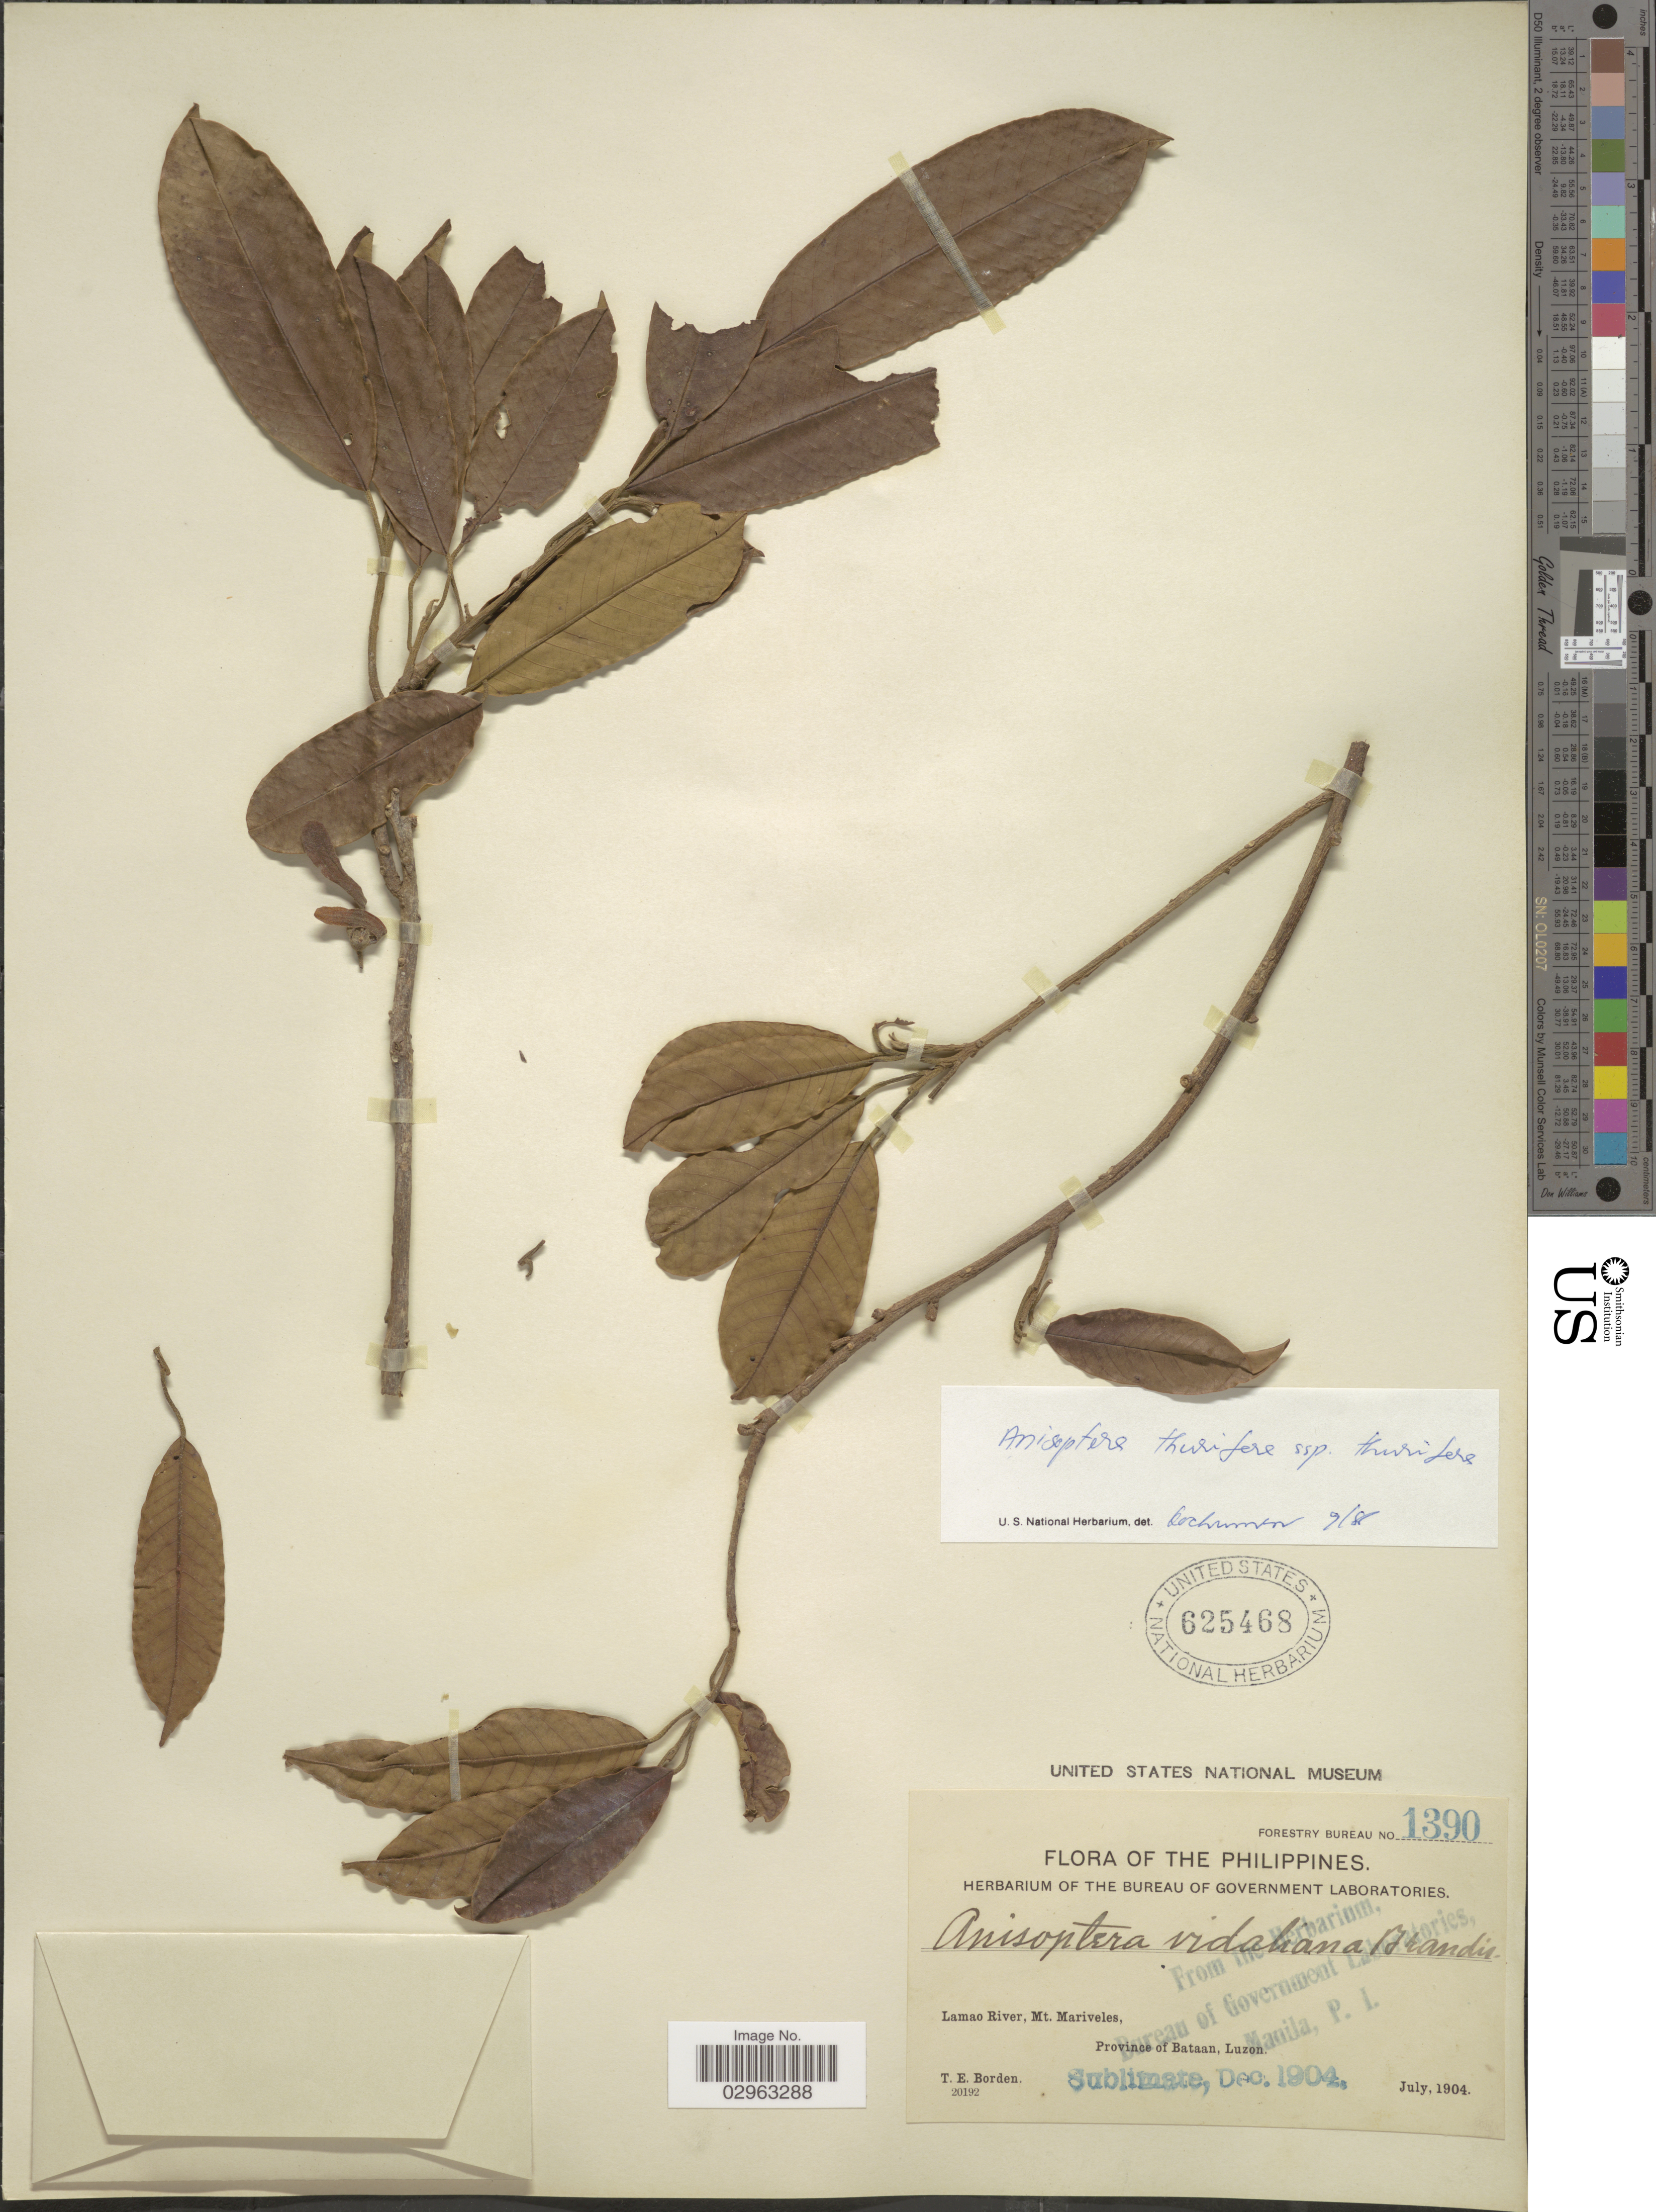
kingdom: Plantae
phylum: Tracheophyta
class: Magnoliopsida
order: Malvales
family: Dipterocarpaceae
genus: Anisoptera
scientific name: Anisoptera thurifera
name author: (Blanco) Blume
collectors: T. E. Borden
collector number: Forestry Bureau 1485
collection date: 1904-07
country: Philippines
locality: Lamao River, Mt. Mariveles, Province of Bataan, Luzon.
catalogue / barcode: US 625468